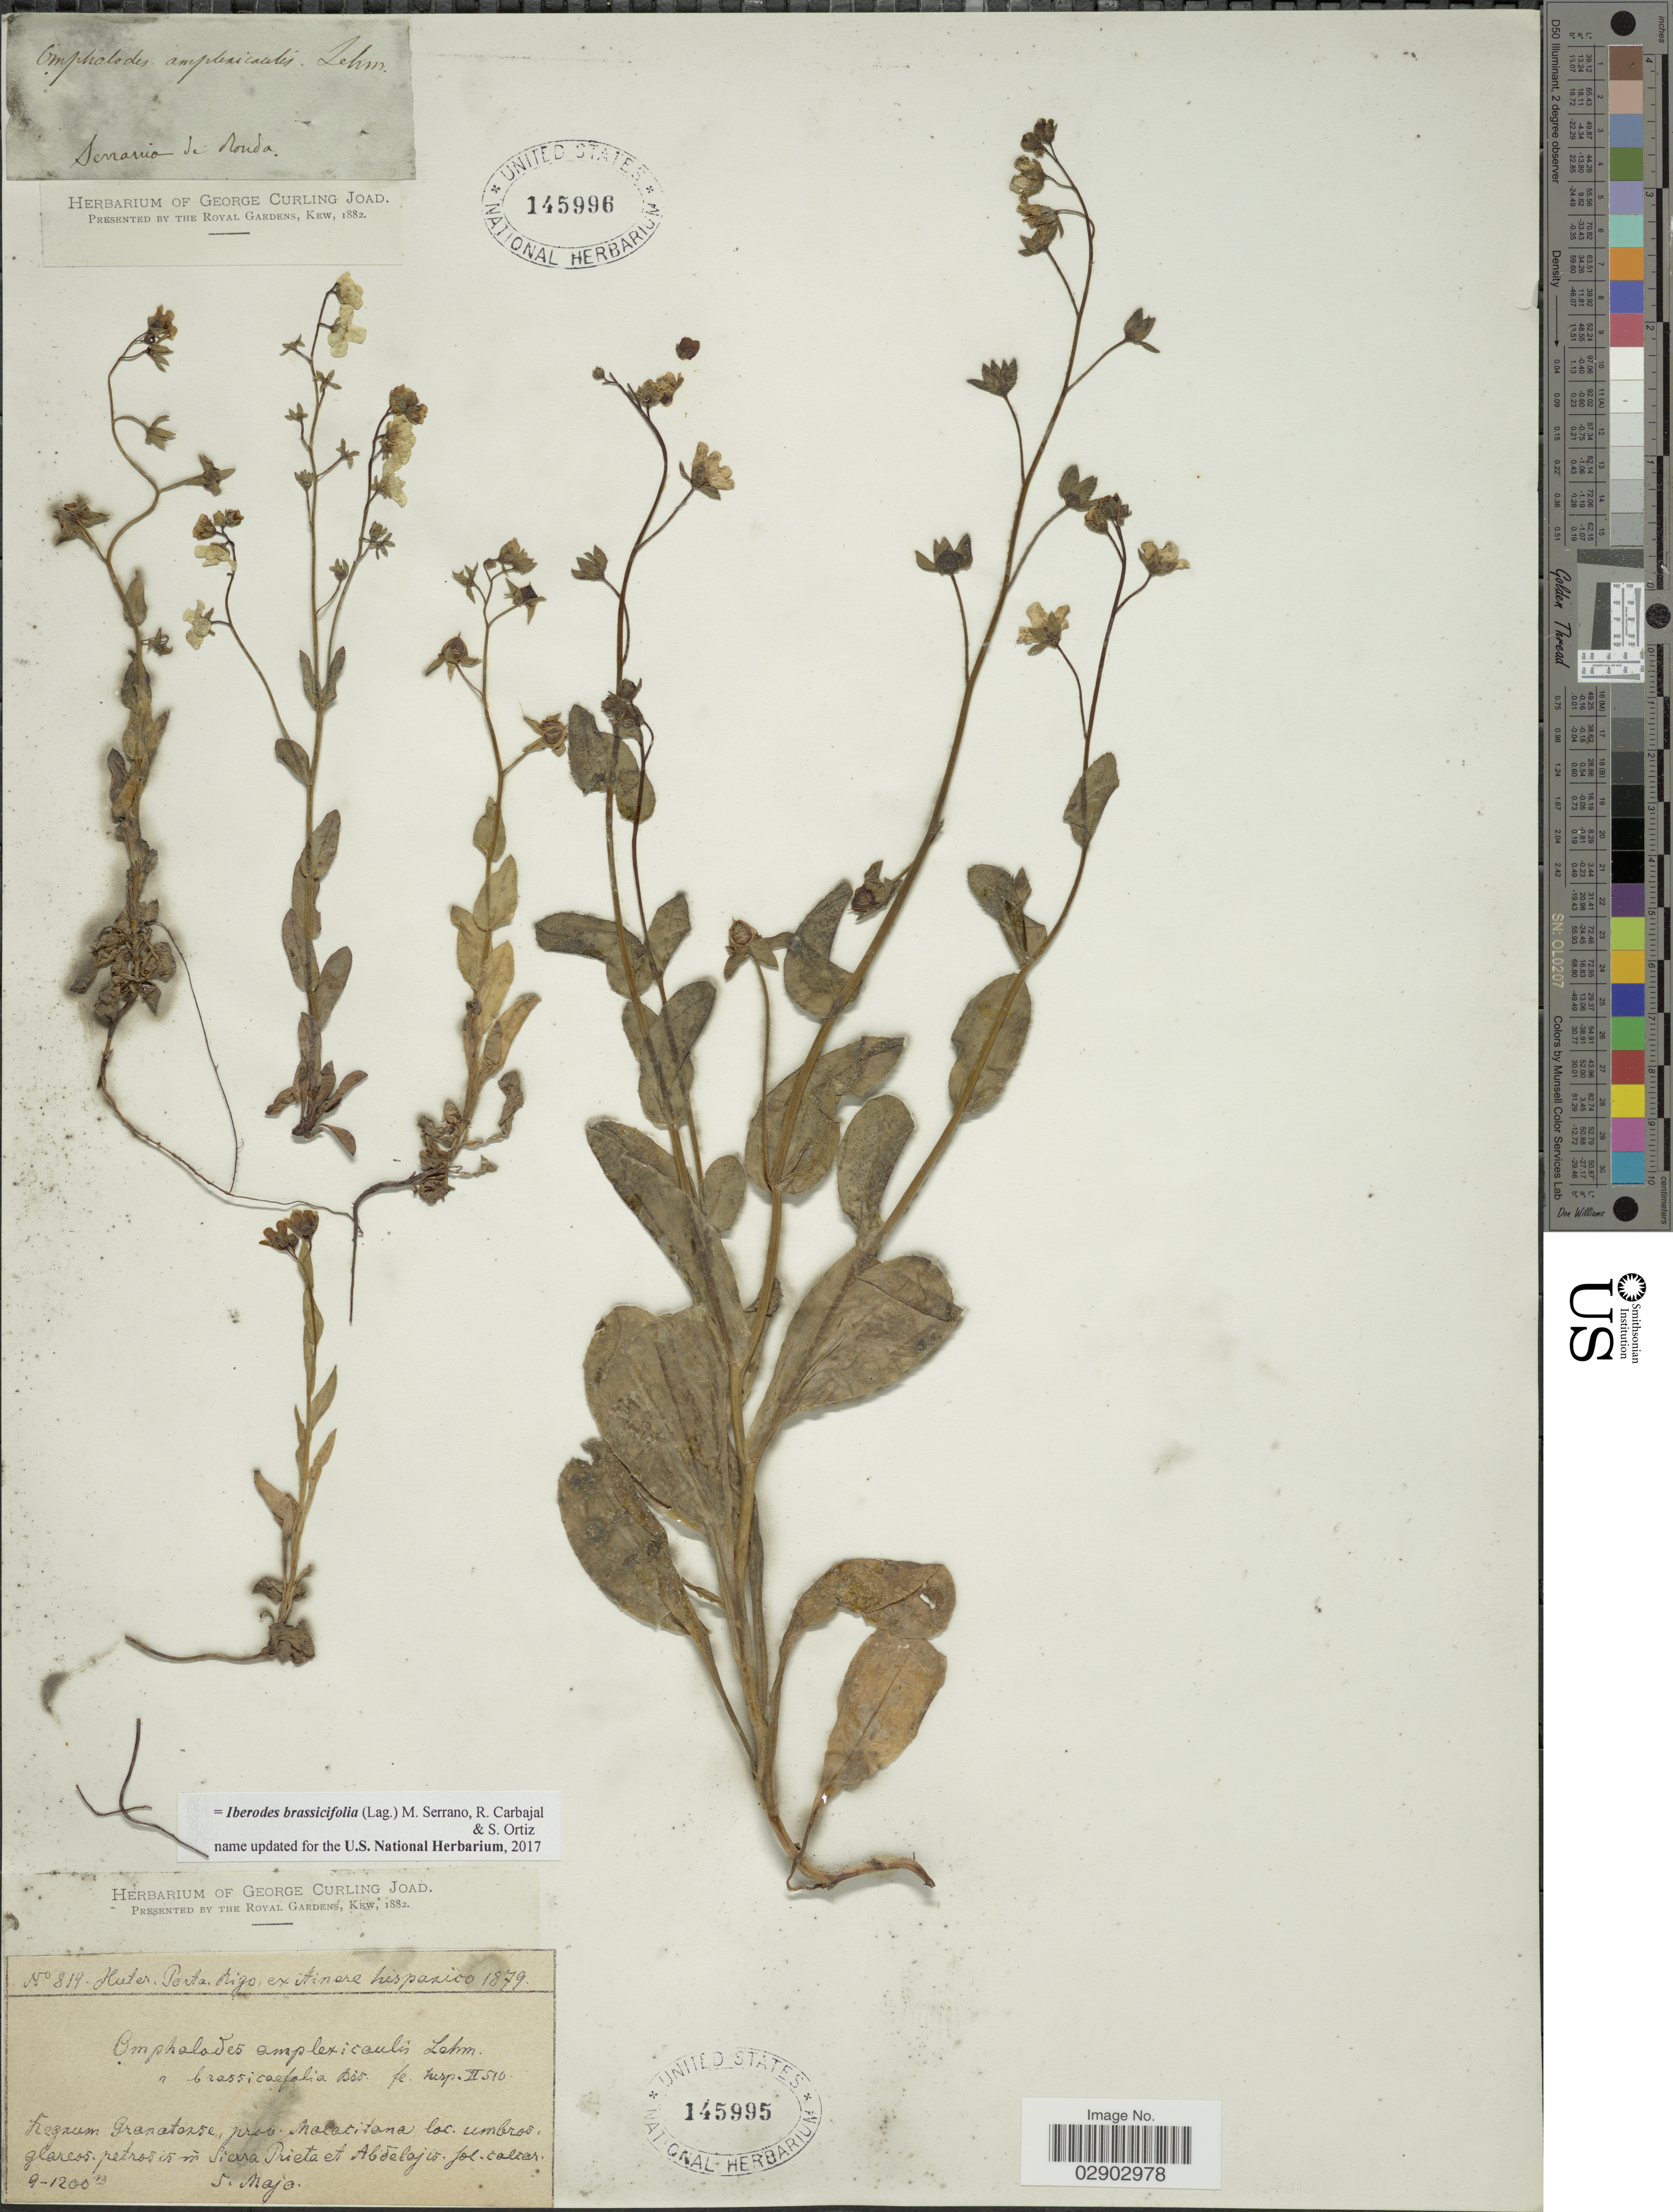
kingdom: Plantae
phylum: Tracheophyta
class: Magnoliopsida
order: Boraginales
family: Boraginaceae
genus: Iberodes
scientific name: Iberodes brassicifolia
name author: (Lag.) M. Serrano et al.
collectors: -. Huter, -- Porta & -- Rigo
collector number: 819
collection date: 1879-05-05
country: Spain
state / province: Andalucía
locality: Ex Ainere hispanico. Regnum Granatense, prov. Malacitana. loc umbros. glareos. petros is in Sierra Prieta et Abdalajís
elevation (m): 900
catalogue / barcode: US 145995